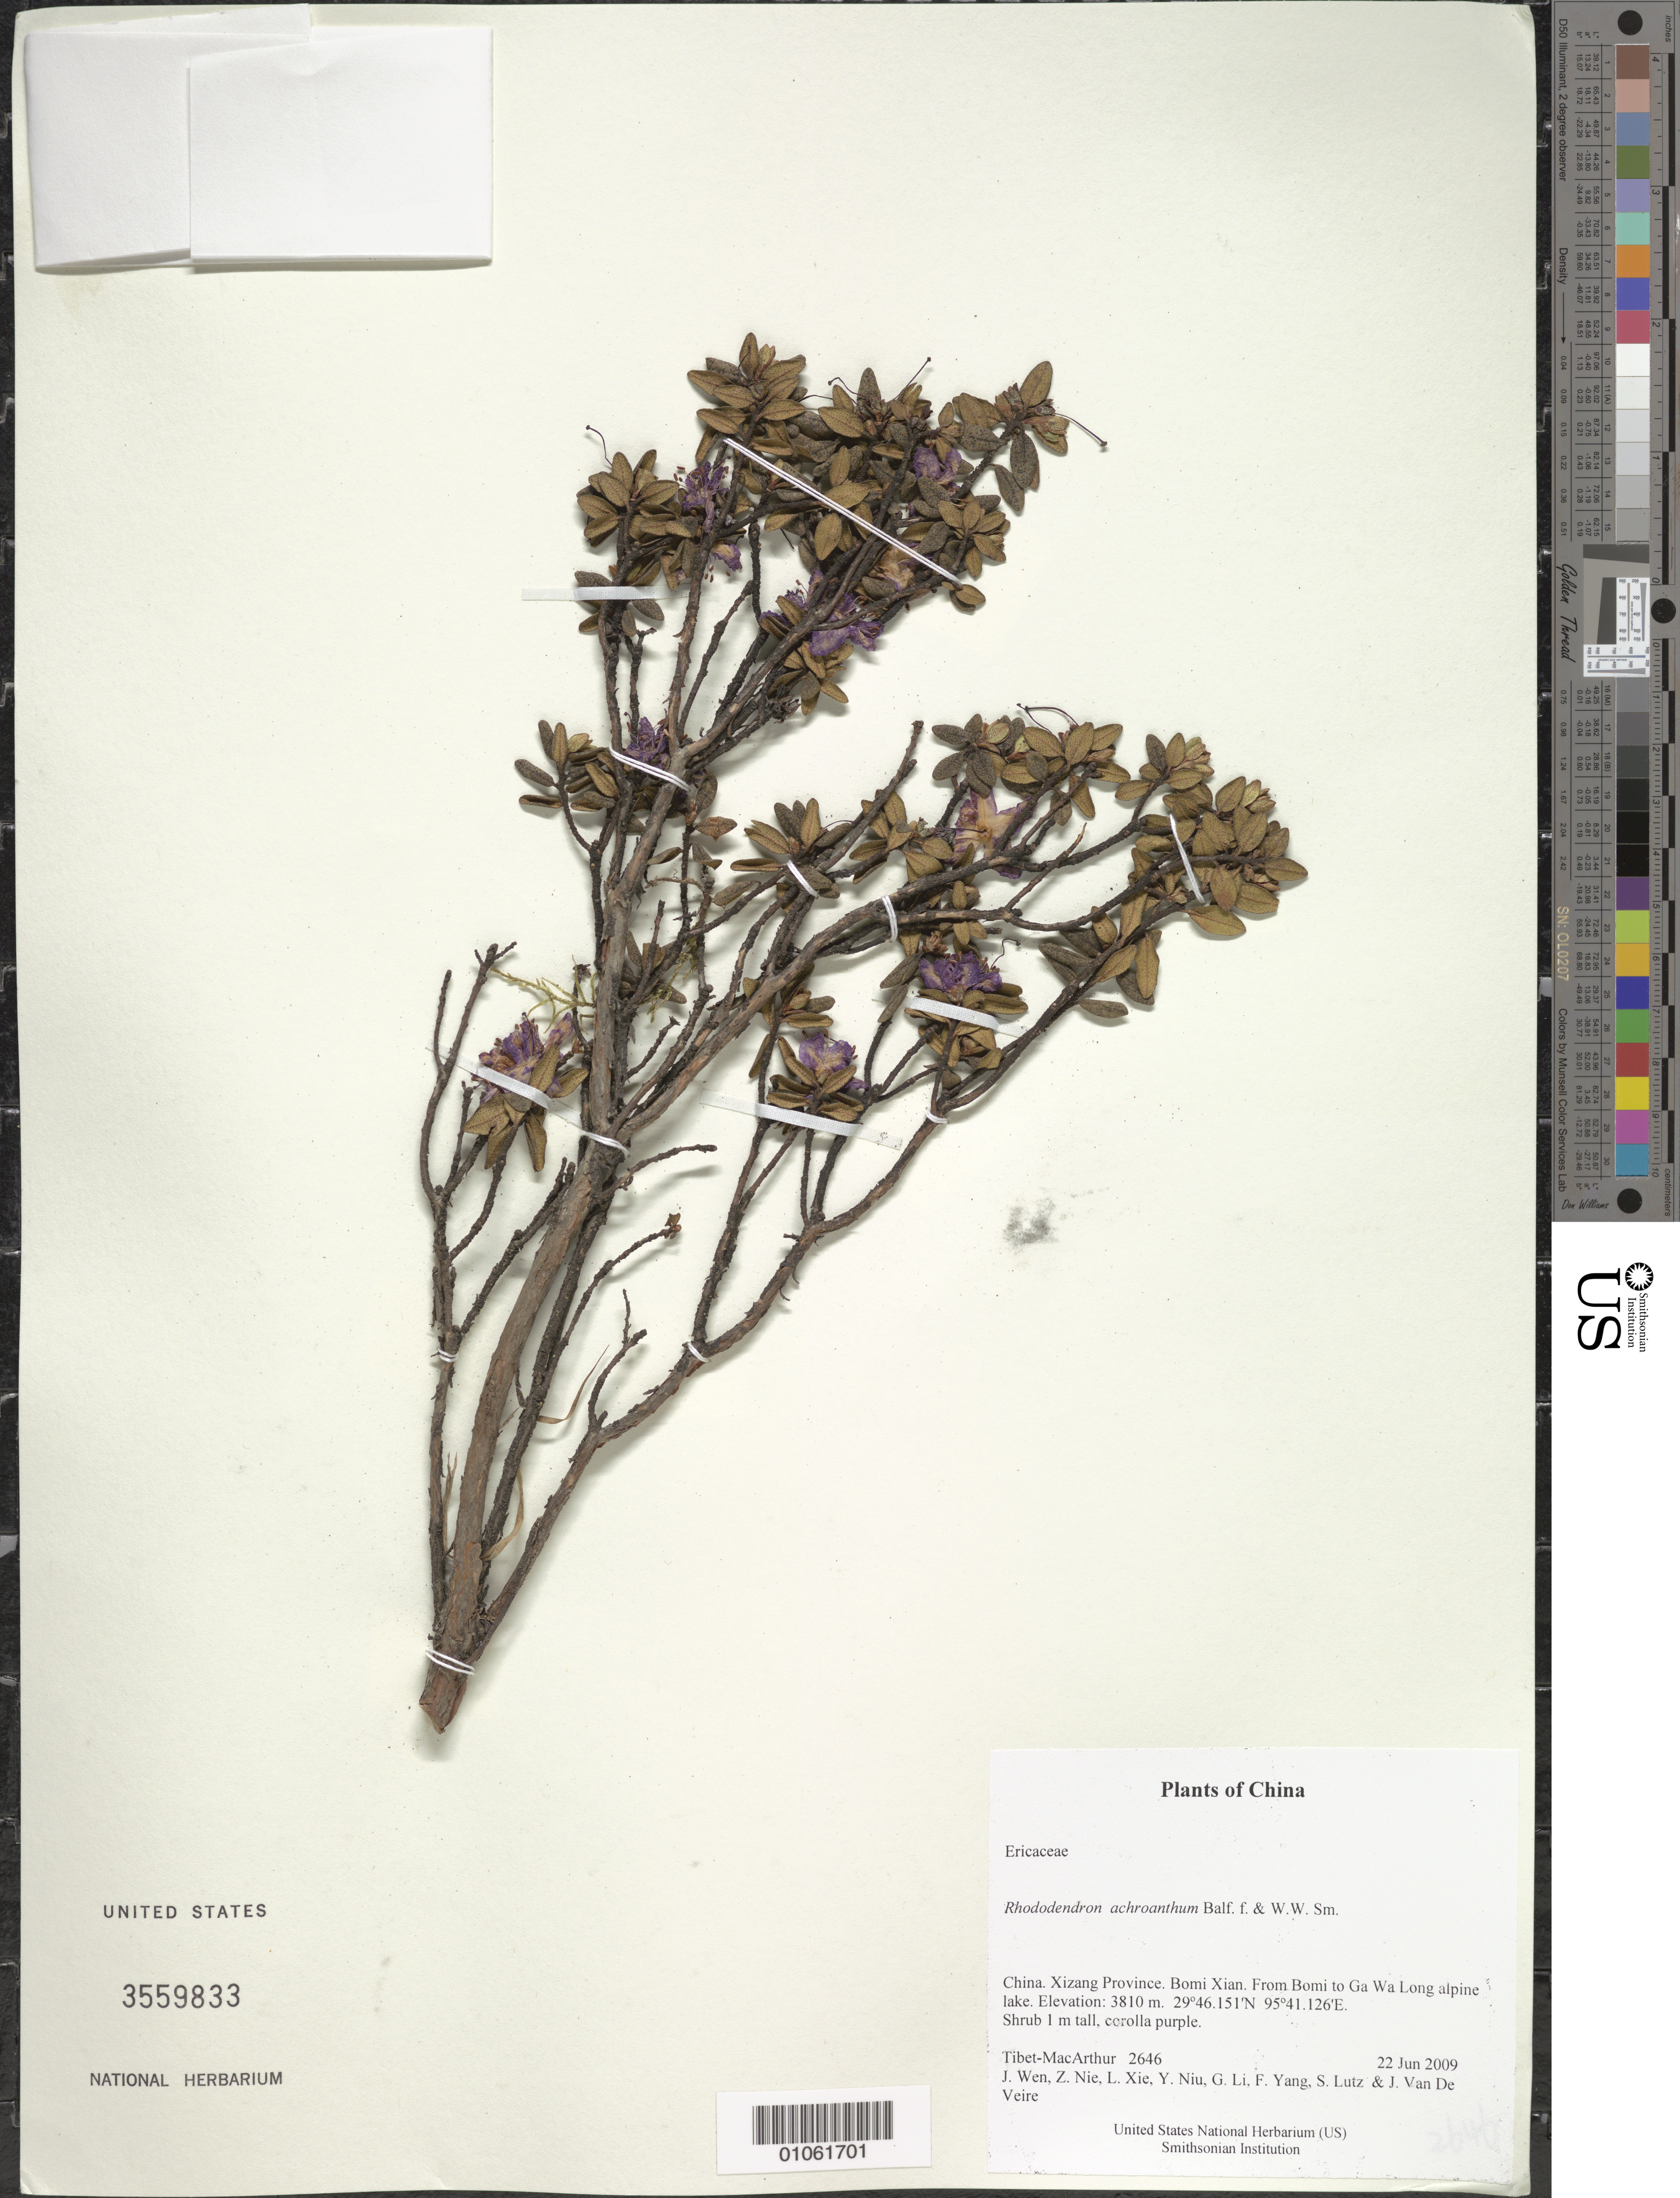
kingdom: Plantae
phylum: Tracheophyta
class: Magnoliopsida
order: Ericales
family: Ericaceae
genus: Rhododendron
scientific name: Rhododendron achroanthum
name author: Balf. f. & W.W. Sm.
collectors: Tibet-MacArthur, J. Wen, Z. Nie, L. Xie, Y. Niu, G. Li, F. Yang, S. Lutz & J. Van De Veire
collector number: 2646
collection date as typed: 22 Jun 2009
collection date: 2009-06-22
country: China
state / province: Xizang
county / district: Bomi Xian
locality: From Bomi to Ga Wa Long alpine lake.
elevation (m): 3810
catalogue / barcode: US 3559833